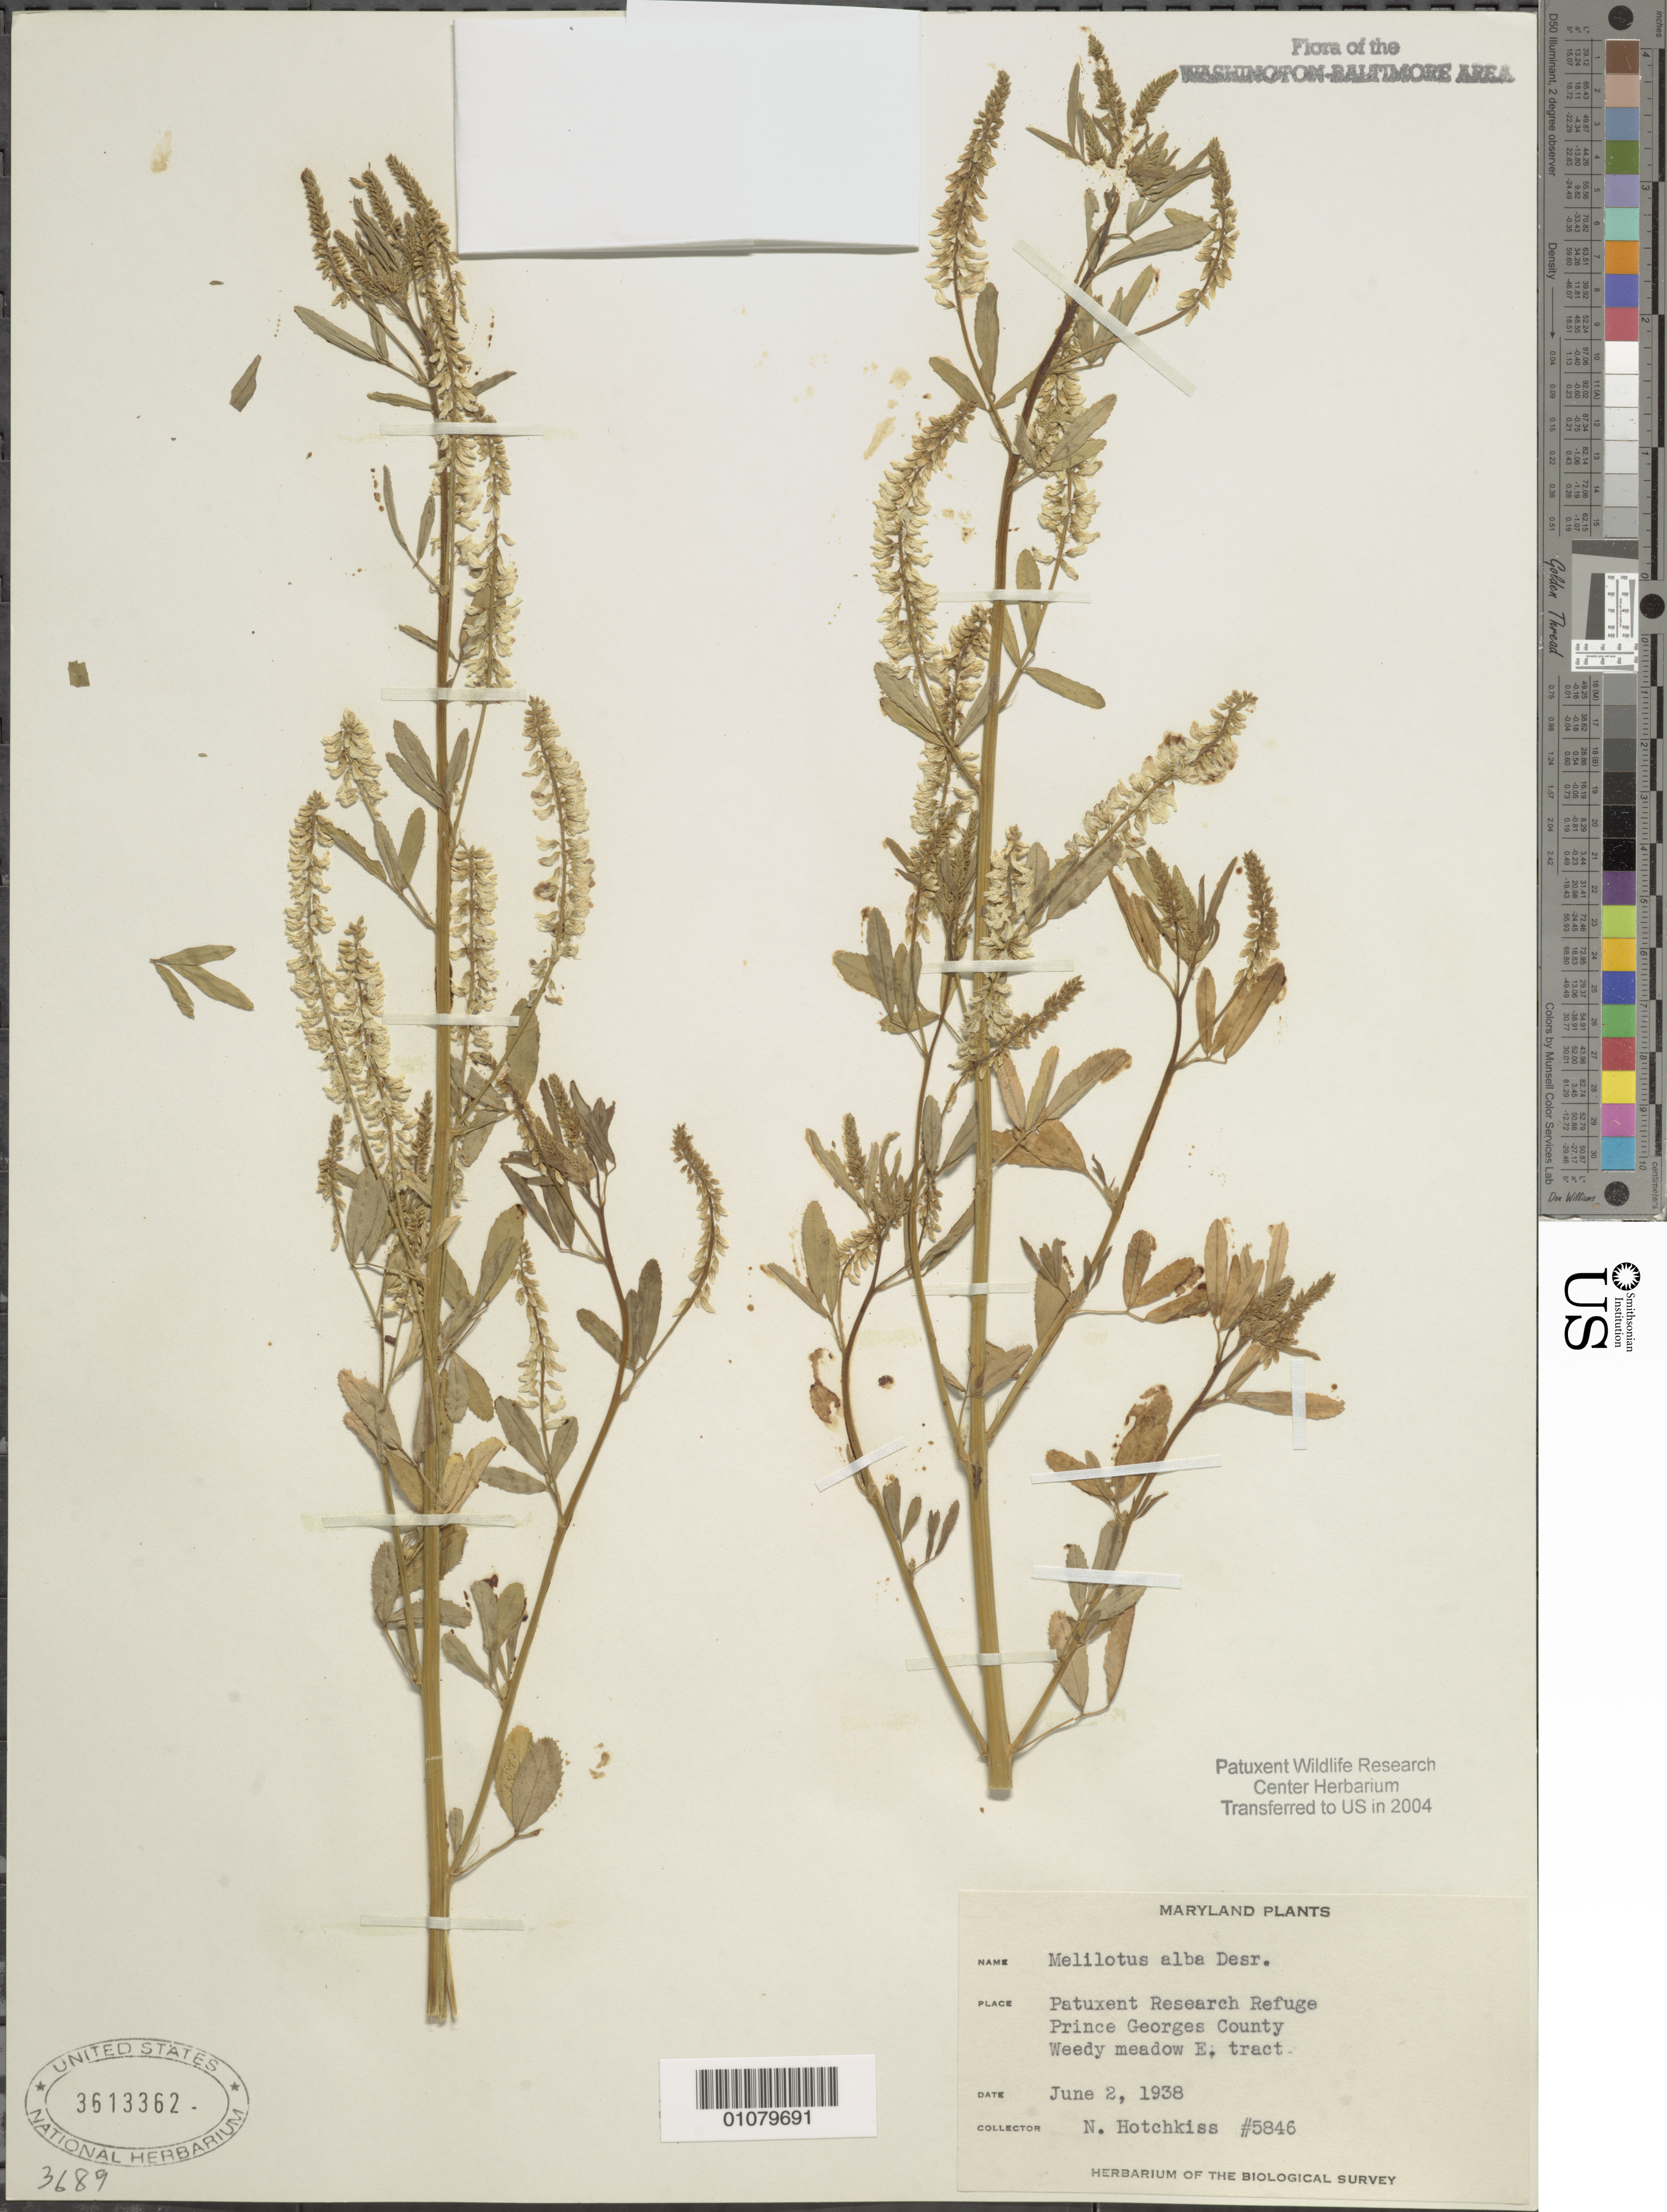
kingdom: Plantae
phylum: Tracheophyta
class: Magnoliopsida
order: Fabales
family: Fabaceae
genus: Melilotus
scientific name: Melilotus albus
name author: Medik.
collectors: N. Hotchkiss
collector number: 5846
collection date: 1938-06-02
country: United States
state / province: Maryland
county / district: Prince George's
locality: Patuxent Wildlife Refuge, E. tract.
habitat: Weedy meadow.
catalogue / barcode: US 3613362